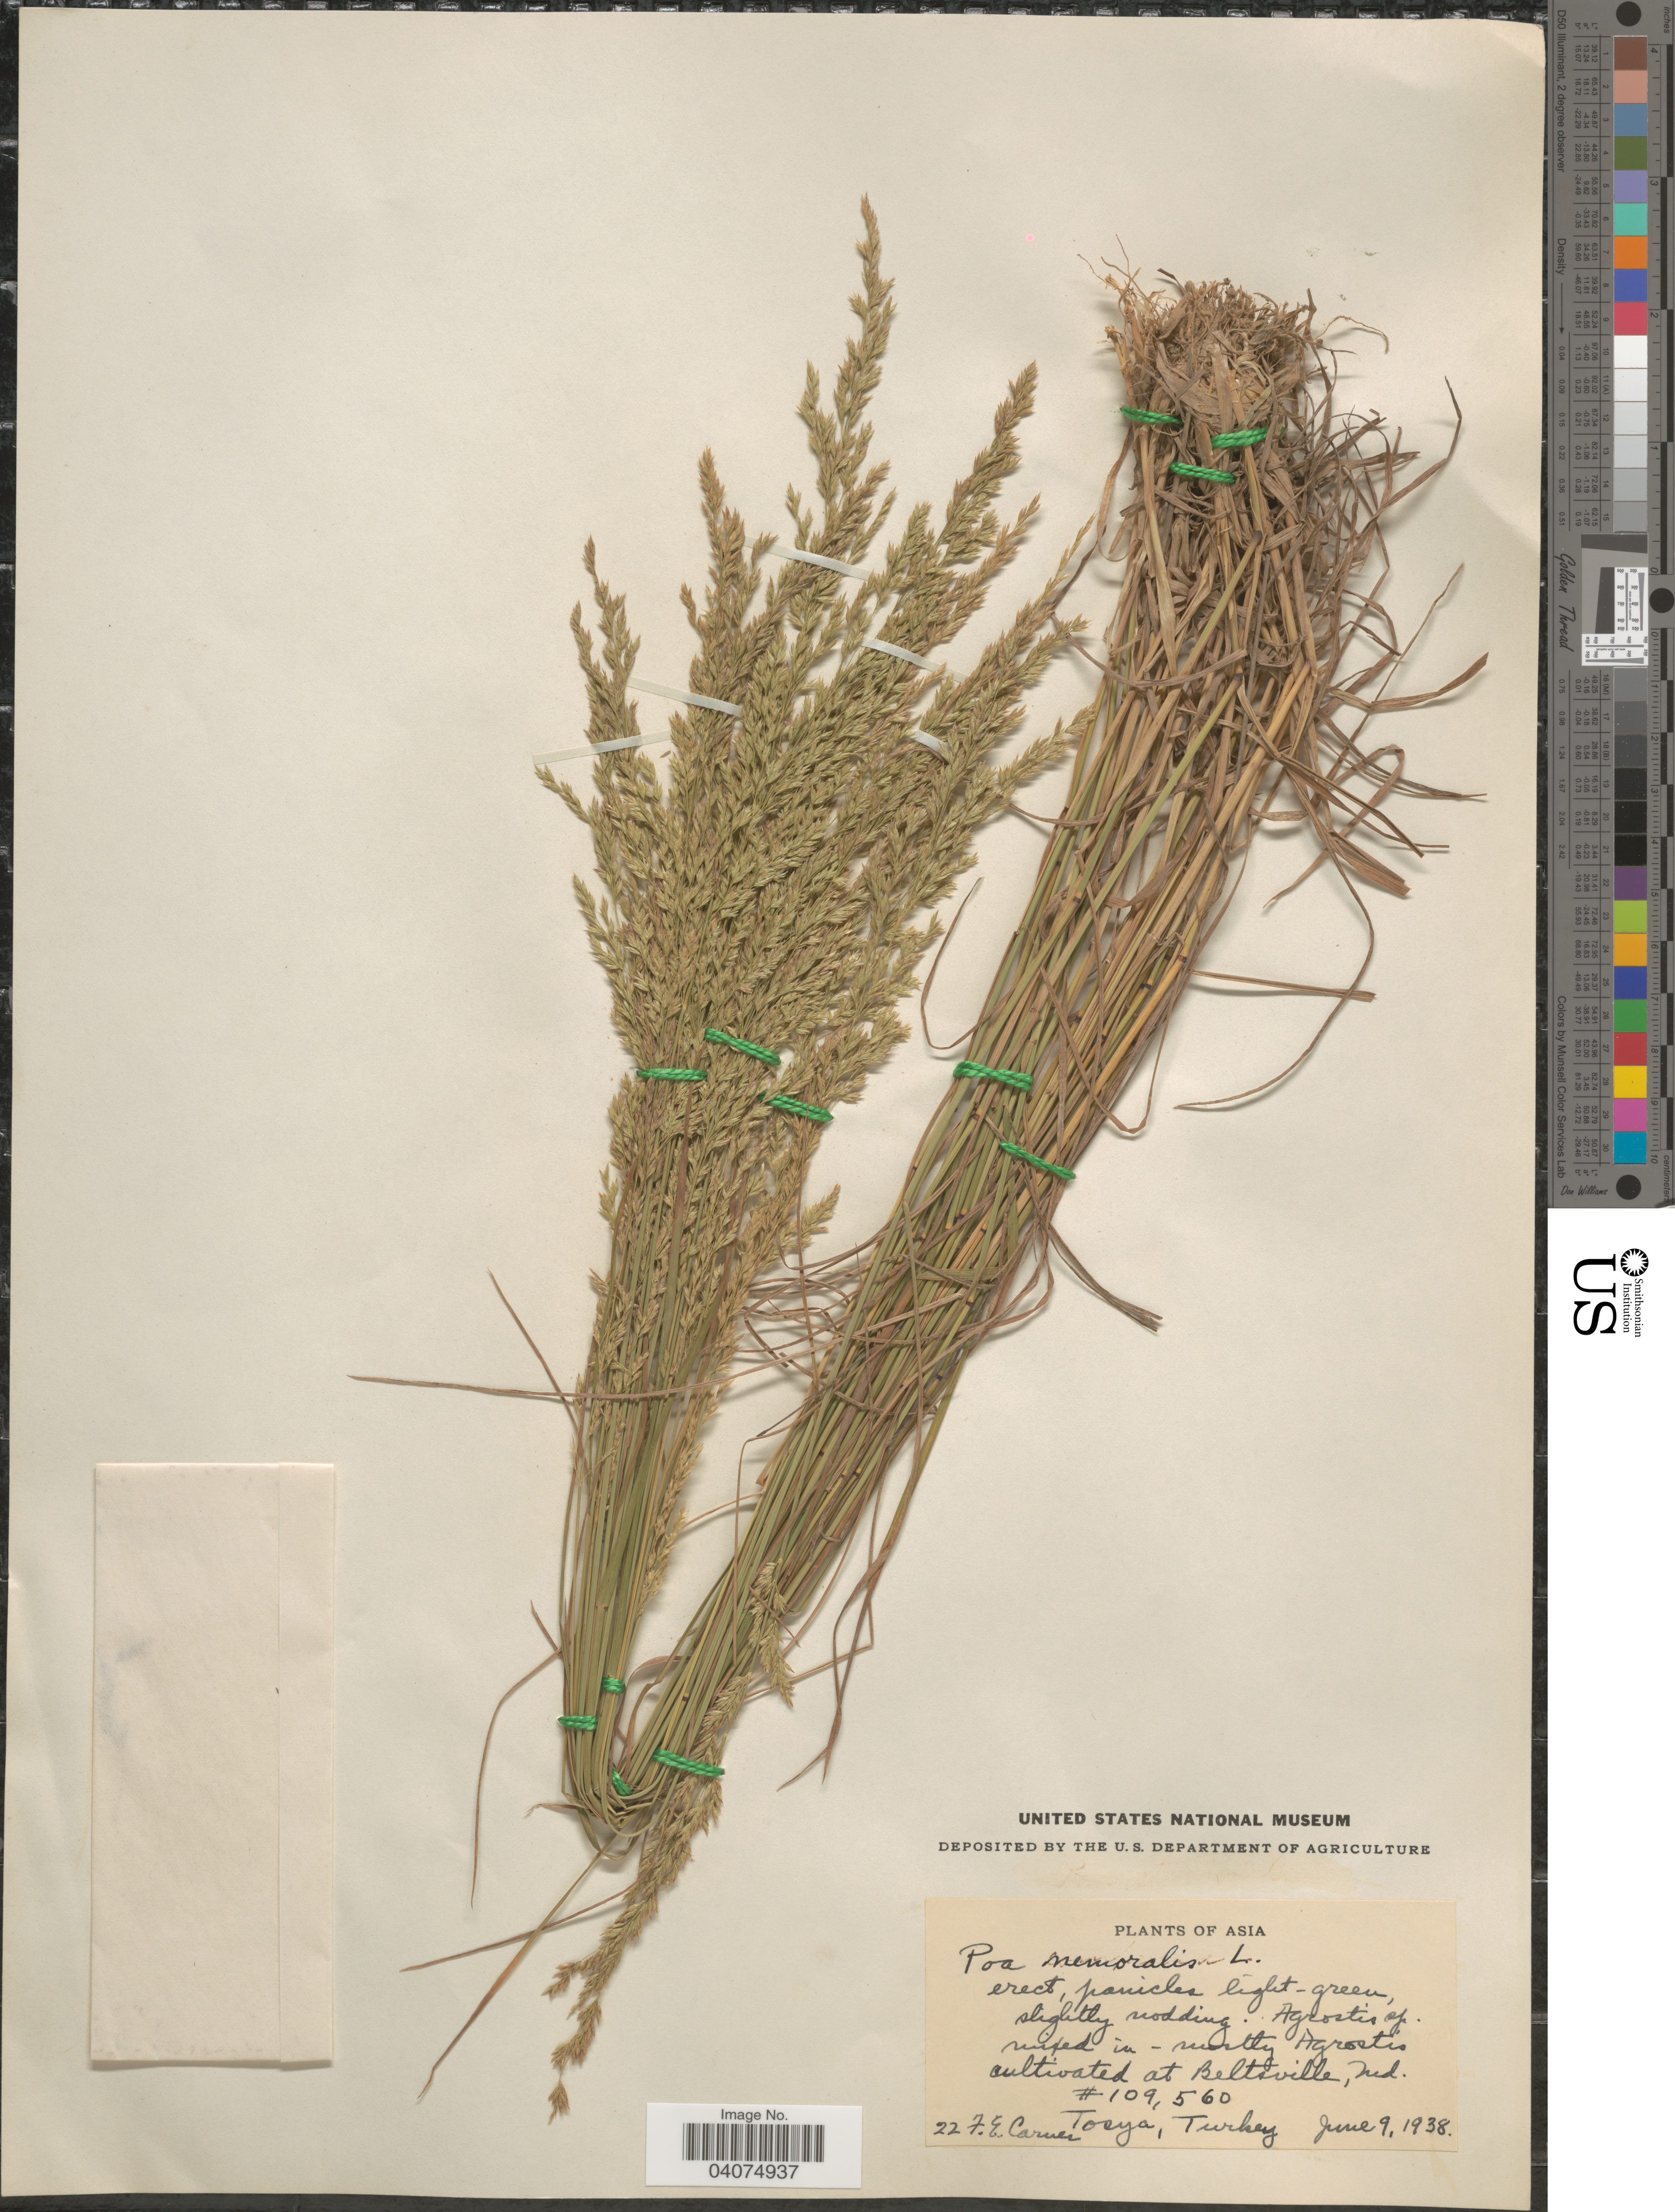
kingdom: Plantae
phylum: Tracheophyta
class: Liliopsida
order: Poales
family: Poaceae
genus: Poa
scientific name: Poa nemoralis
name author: L.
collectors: F. Carnes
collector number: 22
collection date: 1938-06-09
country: United States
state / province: Maryland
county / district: Prince George's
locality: At Beltsville #109.560.